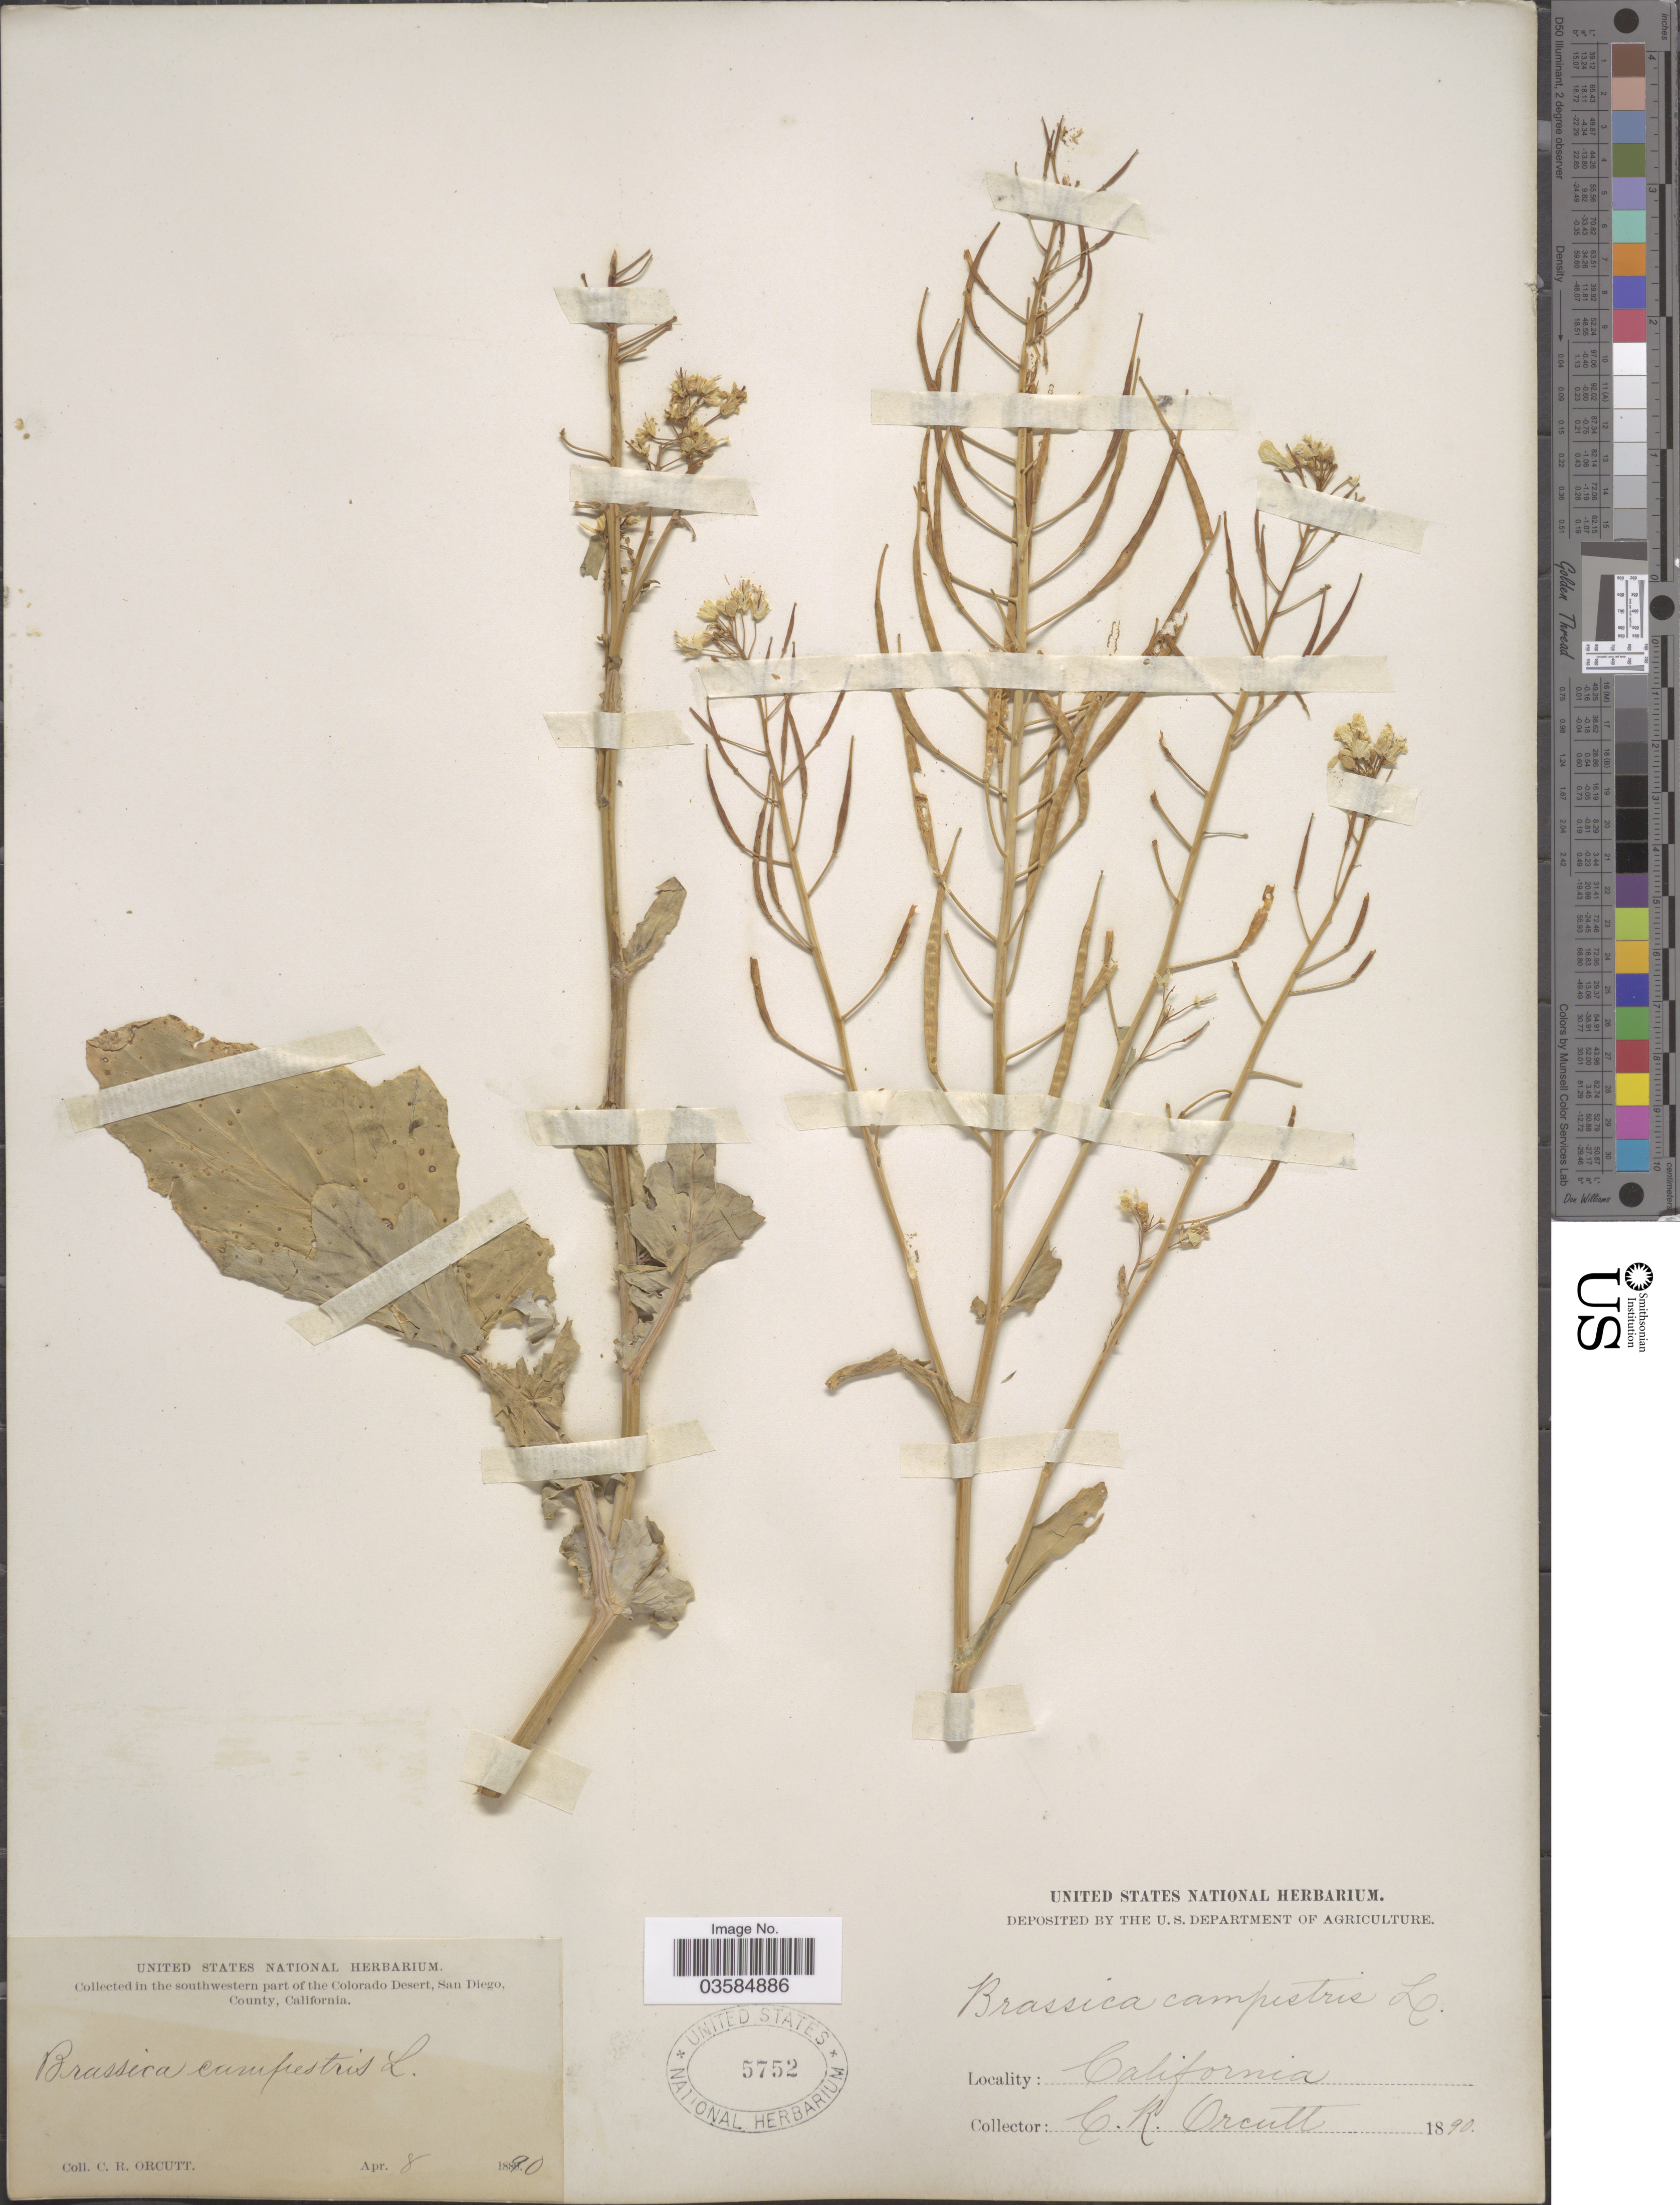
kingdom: Plantae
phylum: Tracheophyta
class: Magnoliopsida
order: Brassicales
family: Brassicaceae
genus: Brassica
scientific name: Brassica campestris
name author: L.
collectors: C. R. Orcutt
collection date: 1890-04-08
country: United States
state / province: California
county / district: San Diego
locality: The southwestern part of the Colorado Desert, San Diego, County.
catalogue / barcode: US 5752